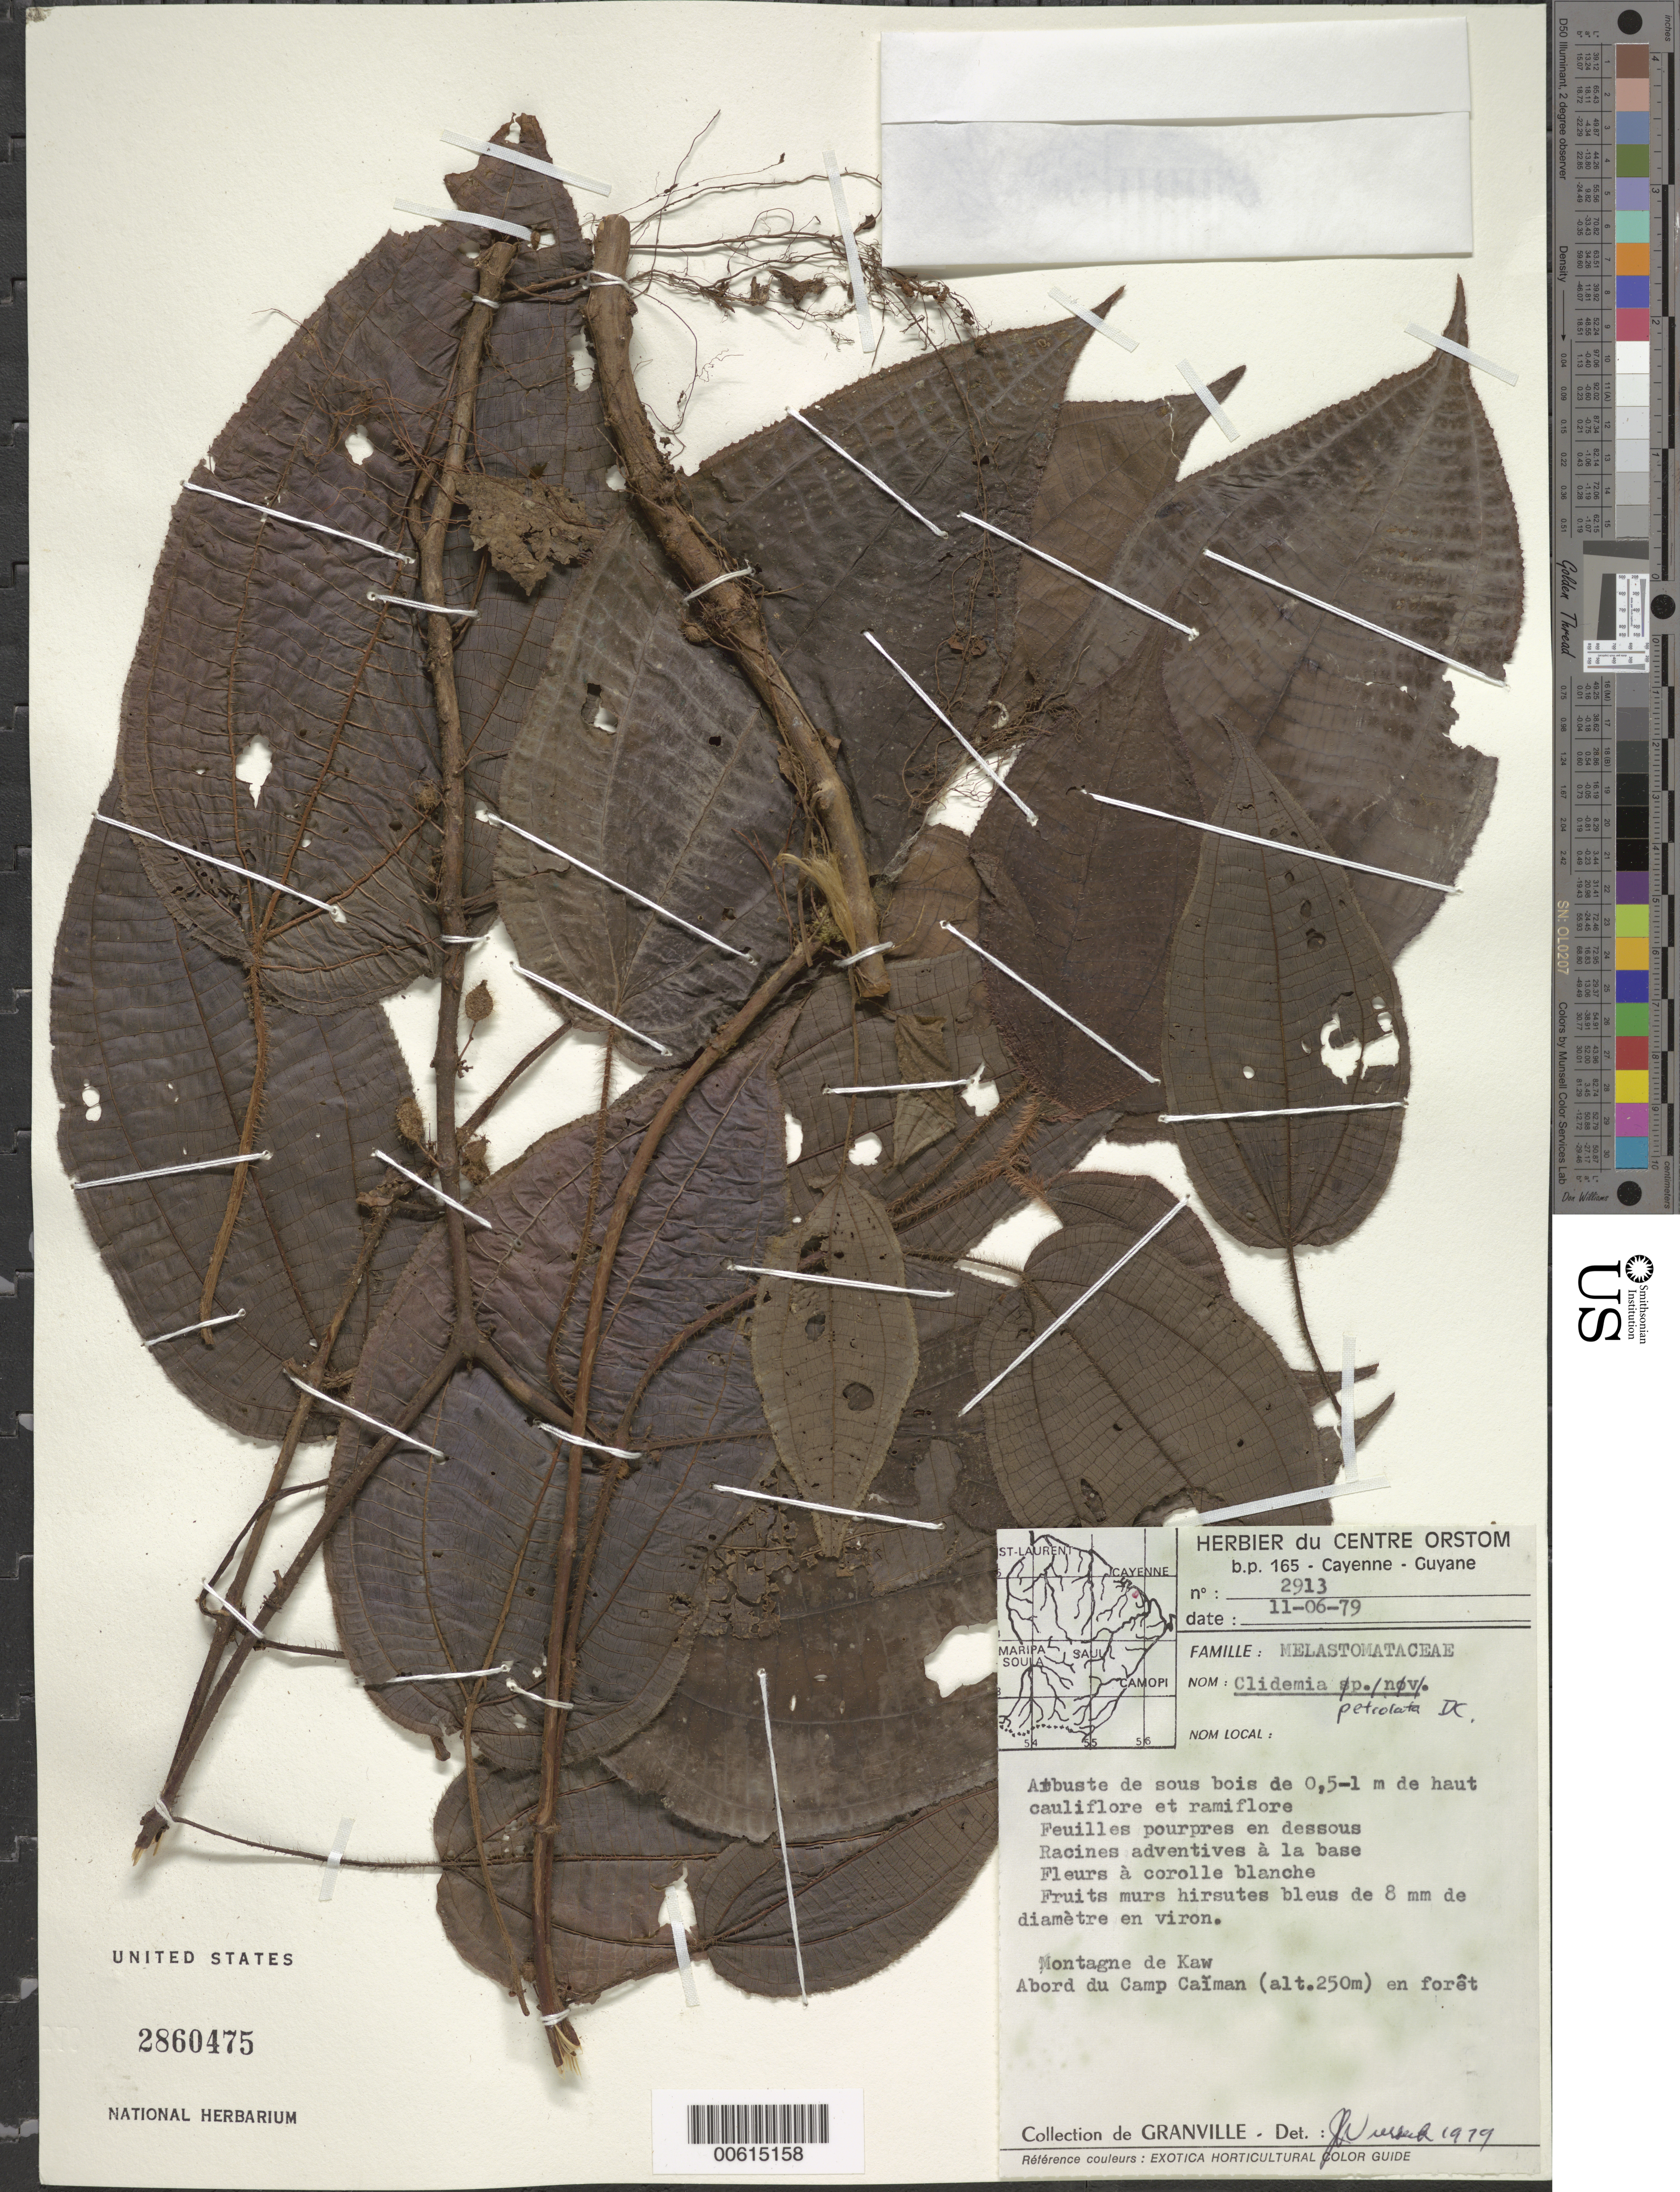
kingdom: Plantae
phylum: Tracheophyta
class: Magnoliopsida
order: Myrtales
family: Melastomataceae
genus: Clidemia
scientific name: Clidemia petiolata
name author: DC.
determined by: Wurdack, John J., (US), US (UNITED STATES)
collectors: J.-J. de Granville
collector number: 2913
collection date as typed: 11-Jun-79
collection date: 1979-06-11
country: French Guiana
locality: Montagne de Kaw, Camp Caïman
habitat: Foret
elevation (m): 250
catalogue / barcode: US 2860475